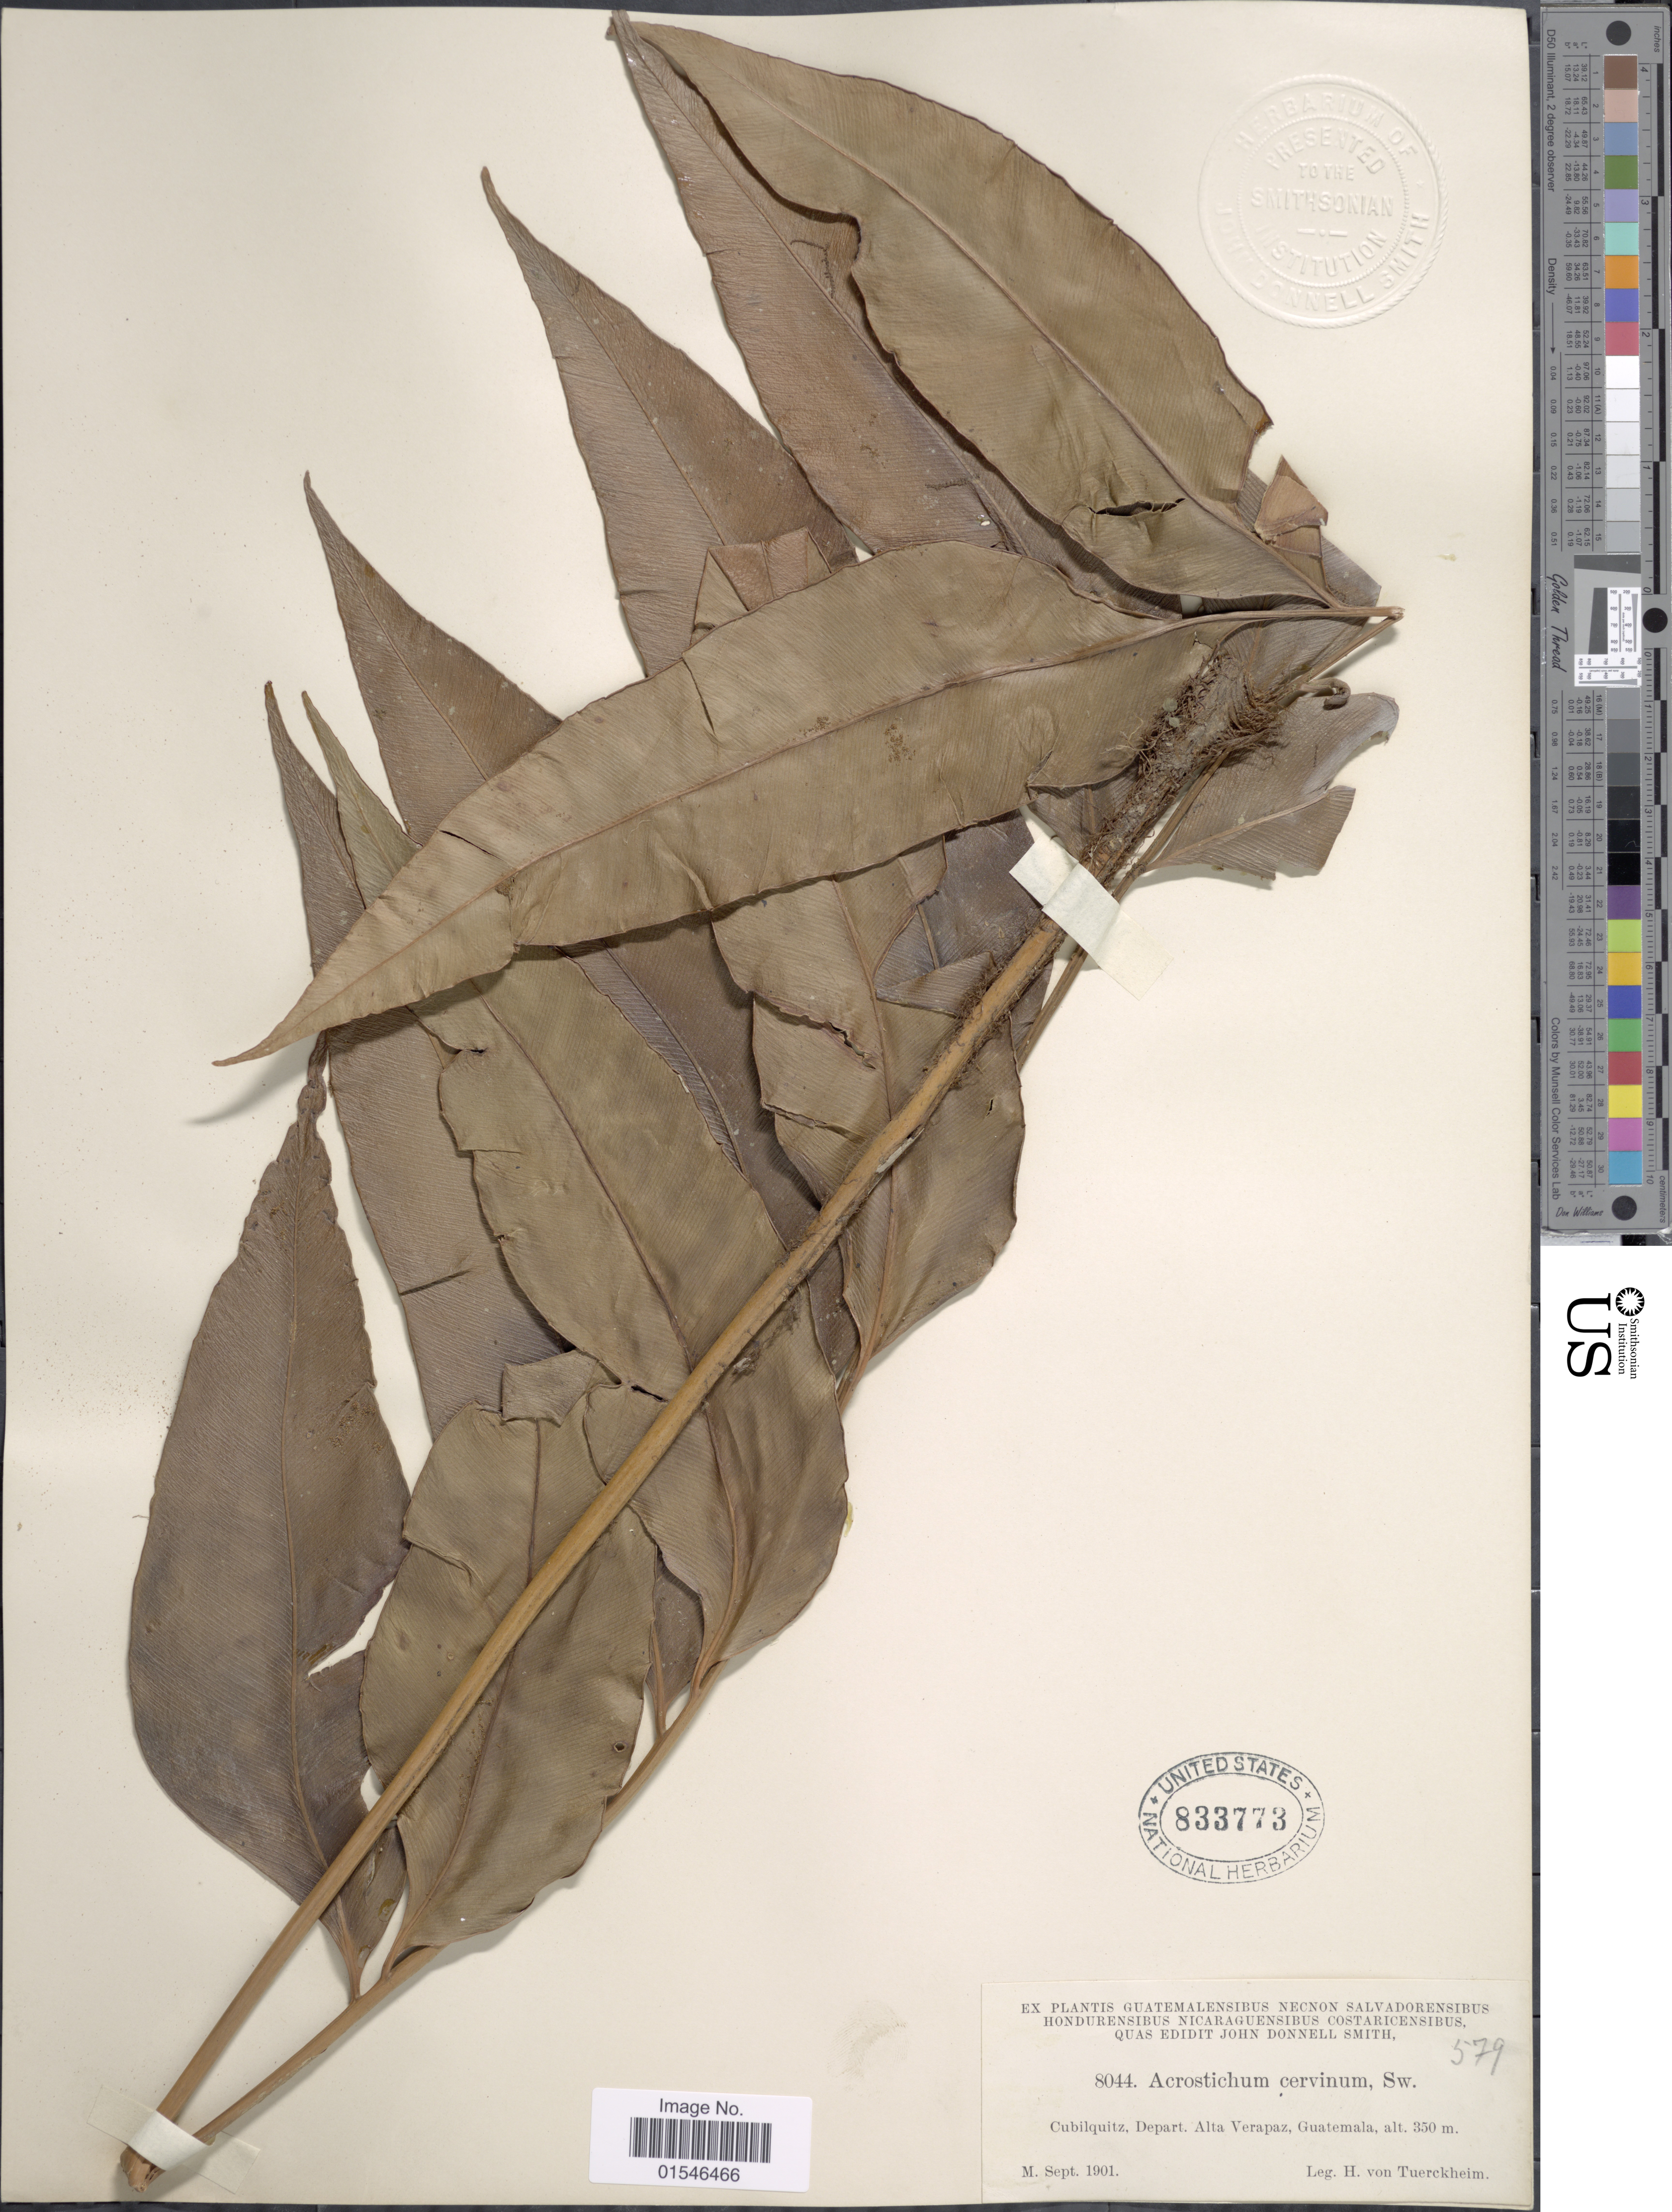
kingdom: Plantae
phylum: Tracheophyta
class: Polypodiopsida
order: Polypodiales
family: Dryopteridaceae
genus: Olfersia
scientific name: Olfersia cervina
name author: (L.) Kunze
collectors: H. von Türckheim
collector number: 8044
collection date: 1901-09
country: Guatemala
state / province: Alta Verapaz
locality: Cubilquitz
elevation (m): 350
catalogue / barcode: US 833773